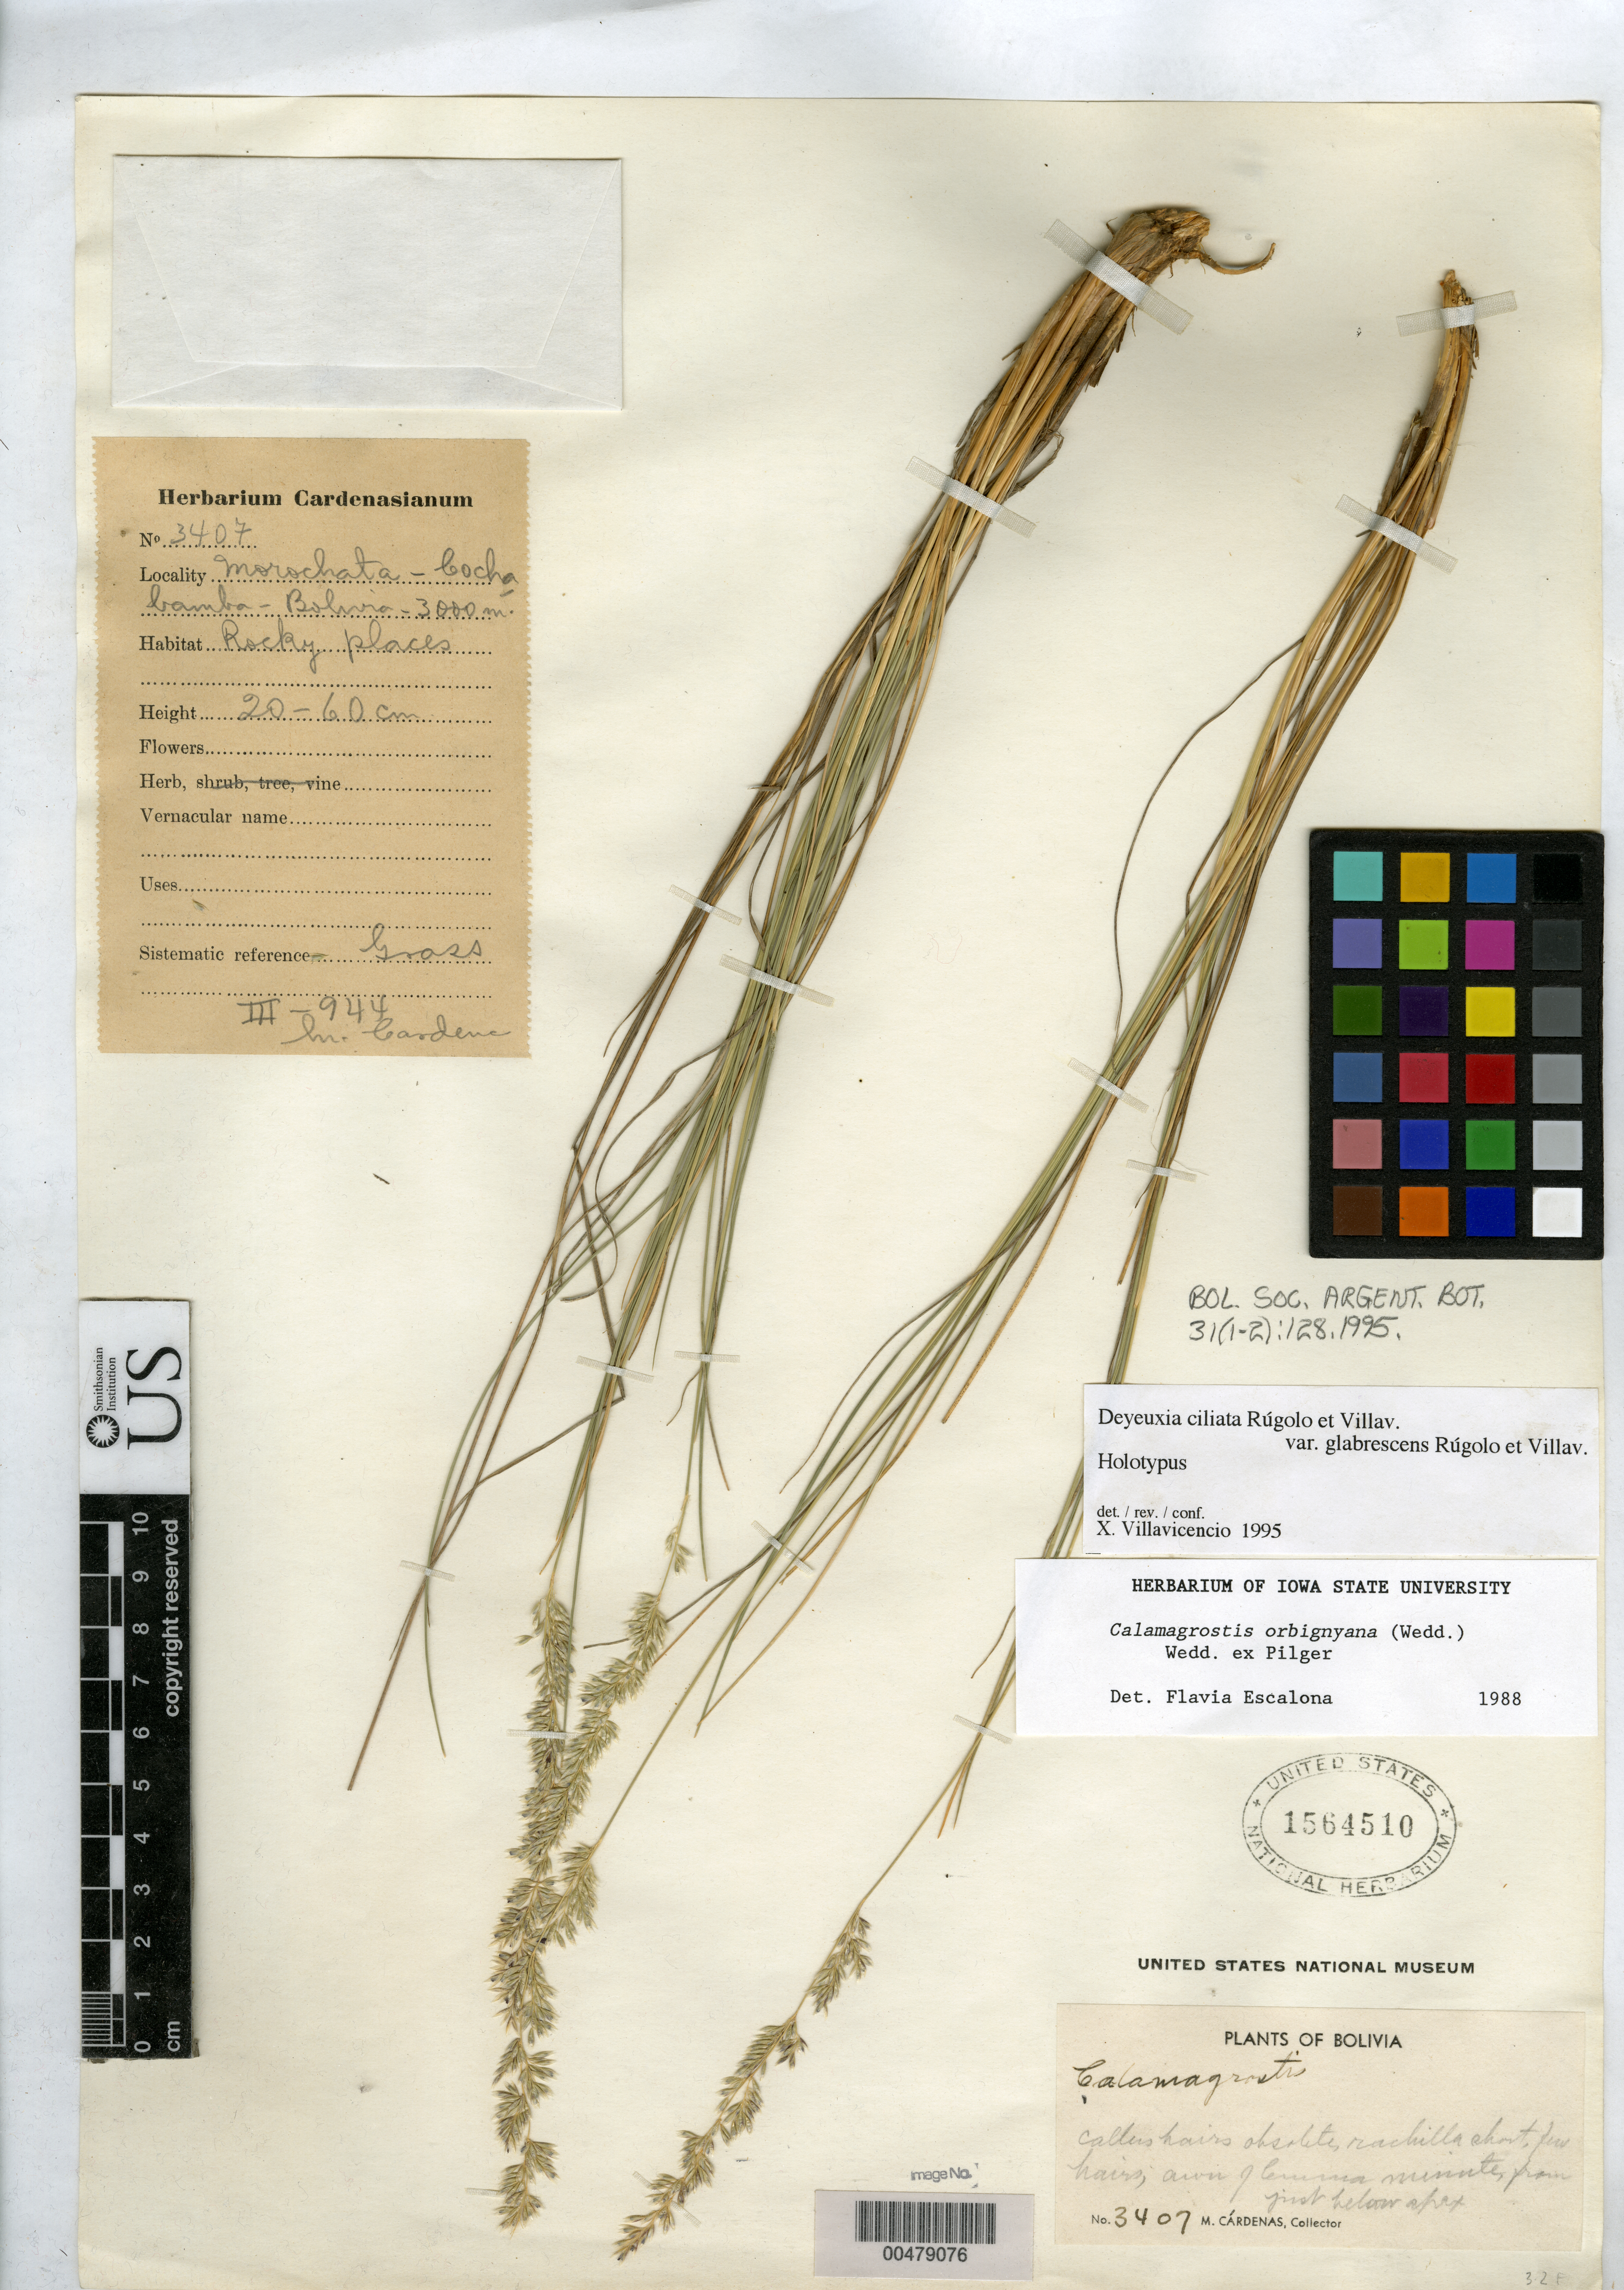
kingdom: Plantae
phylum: Tracheophyta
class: Liliopsida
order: Poales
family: Poaceae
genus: Deyeuxia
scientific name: Deyeuxia ciliata var. glabrescens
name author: Rúgolo & Villavicencio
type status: Holotype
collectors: M. Cárdenas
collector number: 3407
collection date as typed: Mar 1944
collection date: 1944-03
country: Bolivia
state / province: Cochabamba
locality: Morochata.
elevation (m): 3000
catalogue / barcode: US 1564510